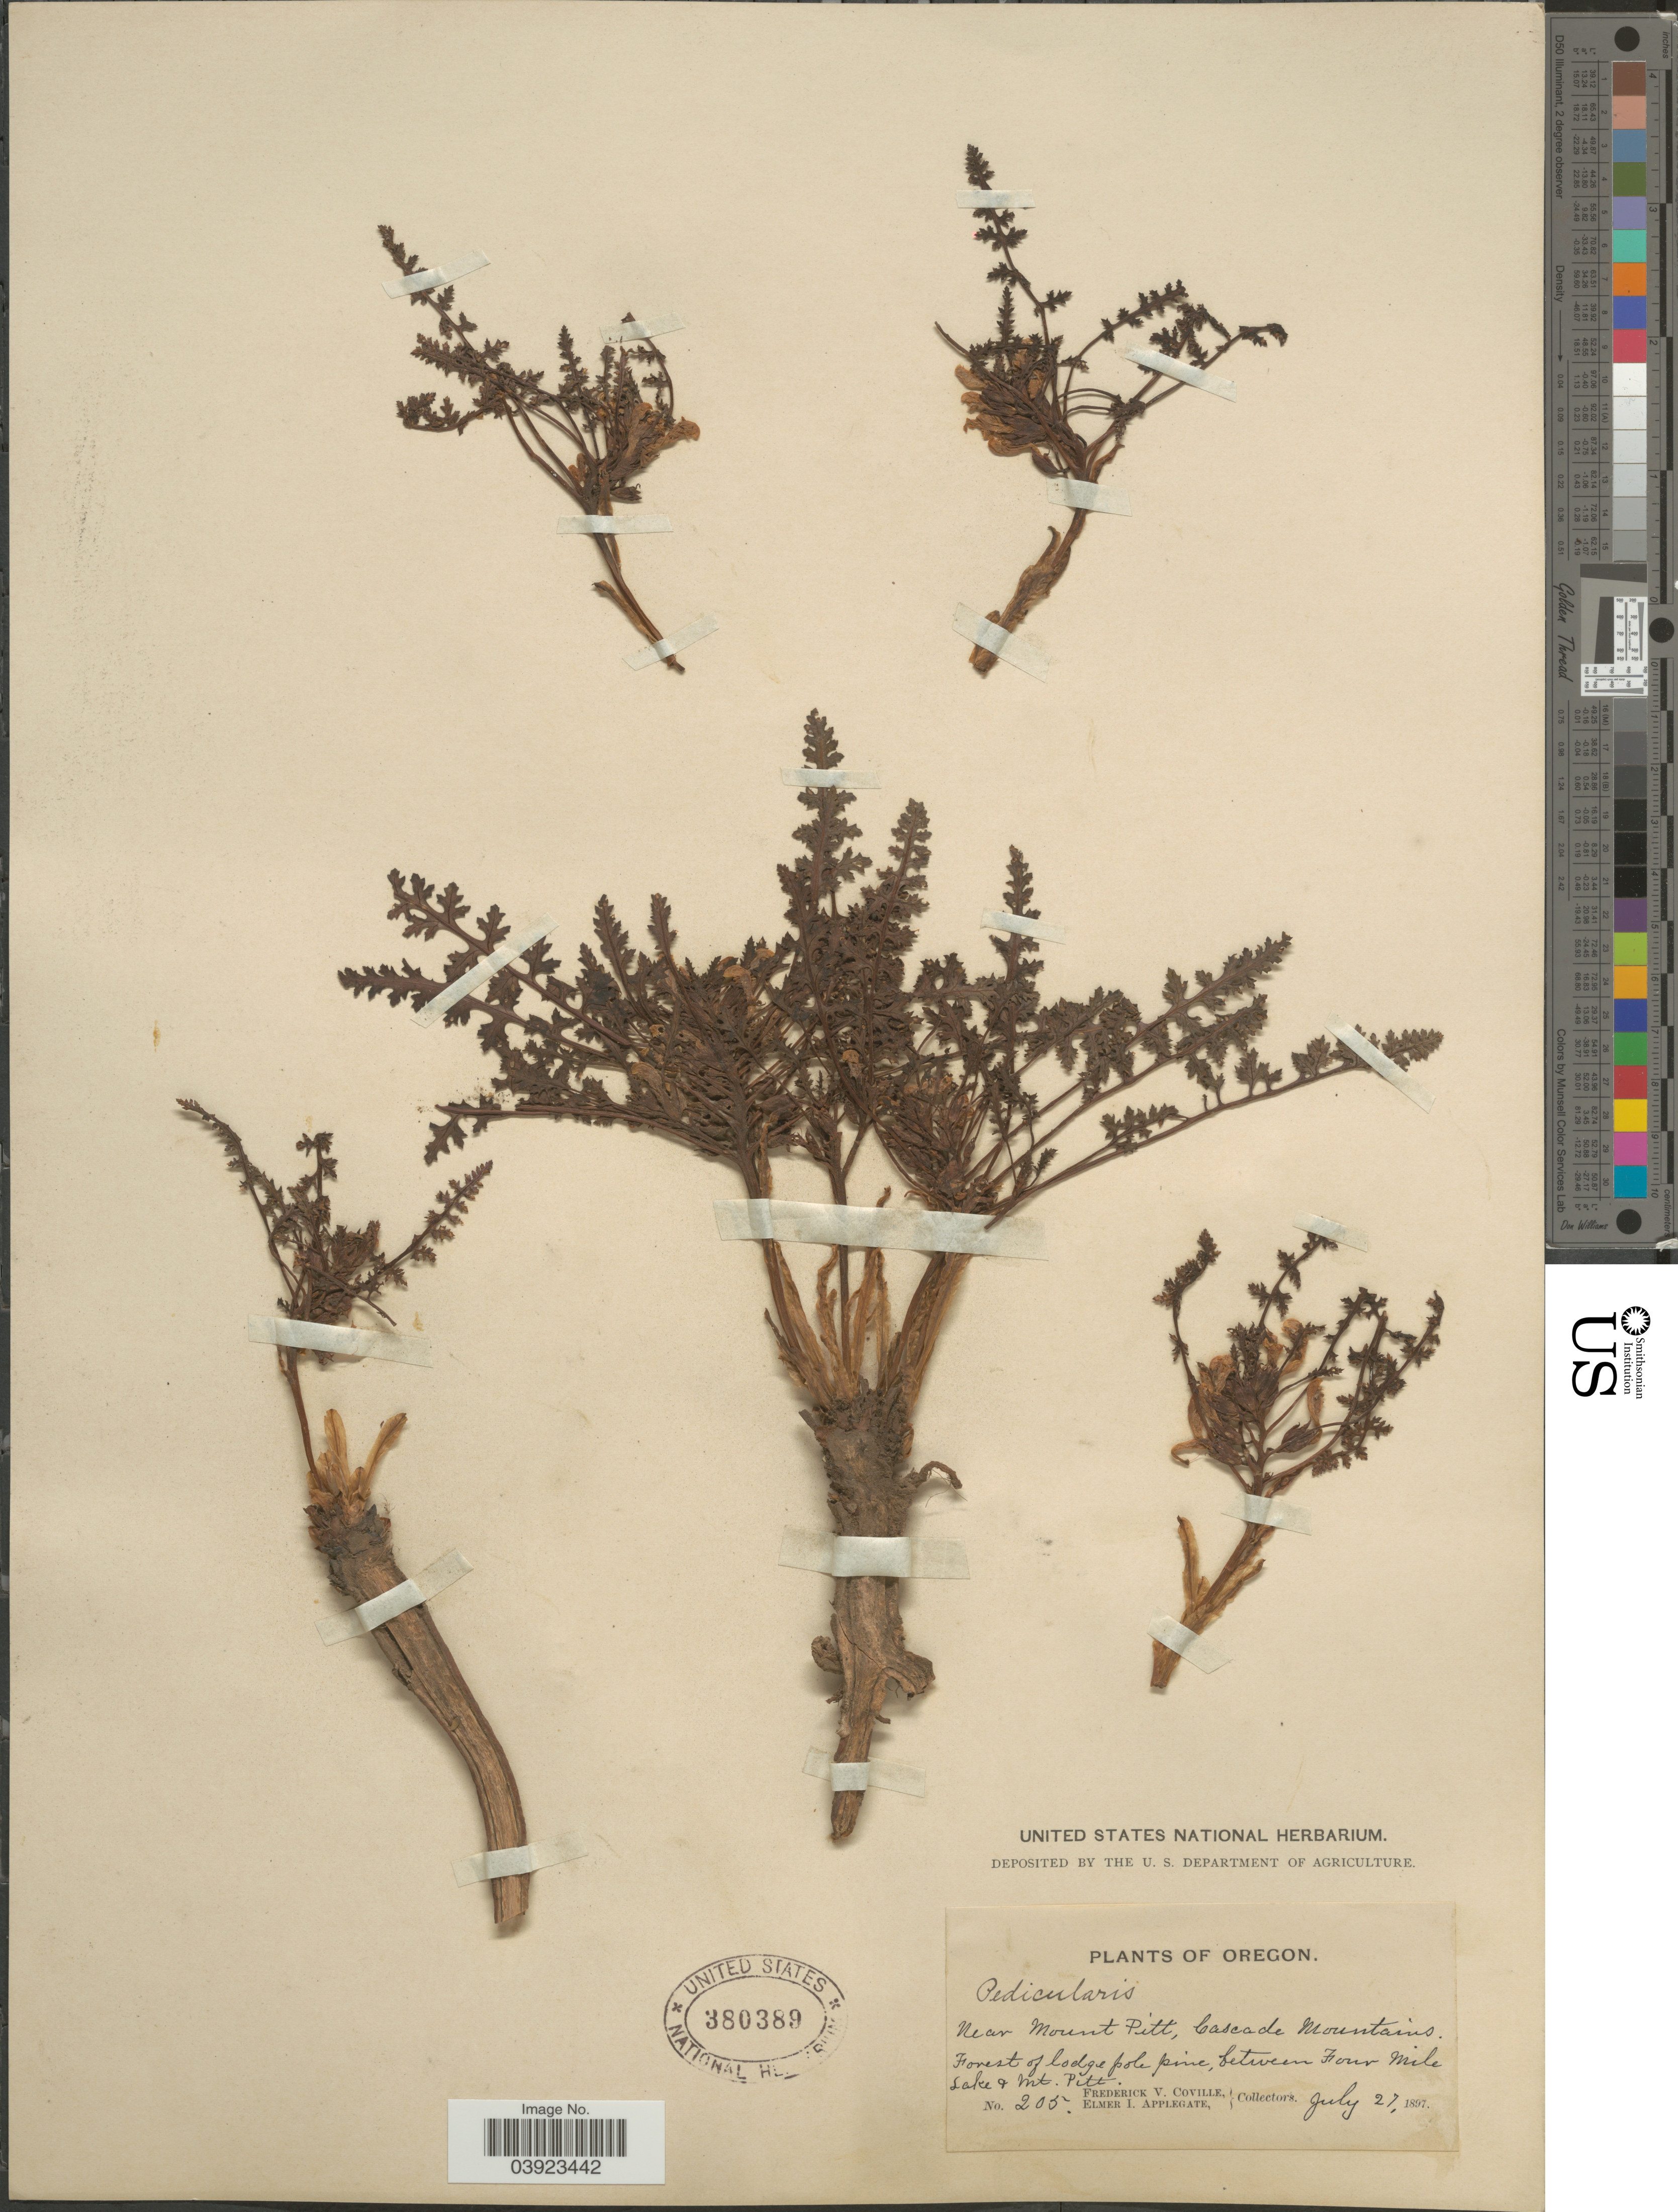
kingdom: Plantae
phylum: Tracheophyta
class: Magnoliopsida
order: Lamiales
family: Orobanchaceae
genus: Pedicularis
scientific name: Pedicularis semibarbata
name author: A. Gray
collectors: F. V. Coville & E. I. Applegate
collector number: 205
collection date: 1897-07-27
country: United States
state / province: Oregon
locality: Near Mount Pitt, Cascade Mountains. Forest of lodge pole pine, between Four Mile Lake & Mt. Pitt.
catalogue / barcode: US 380389